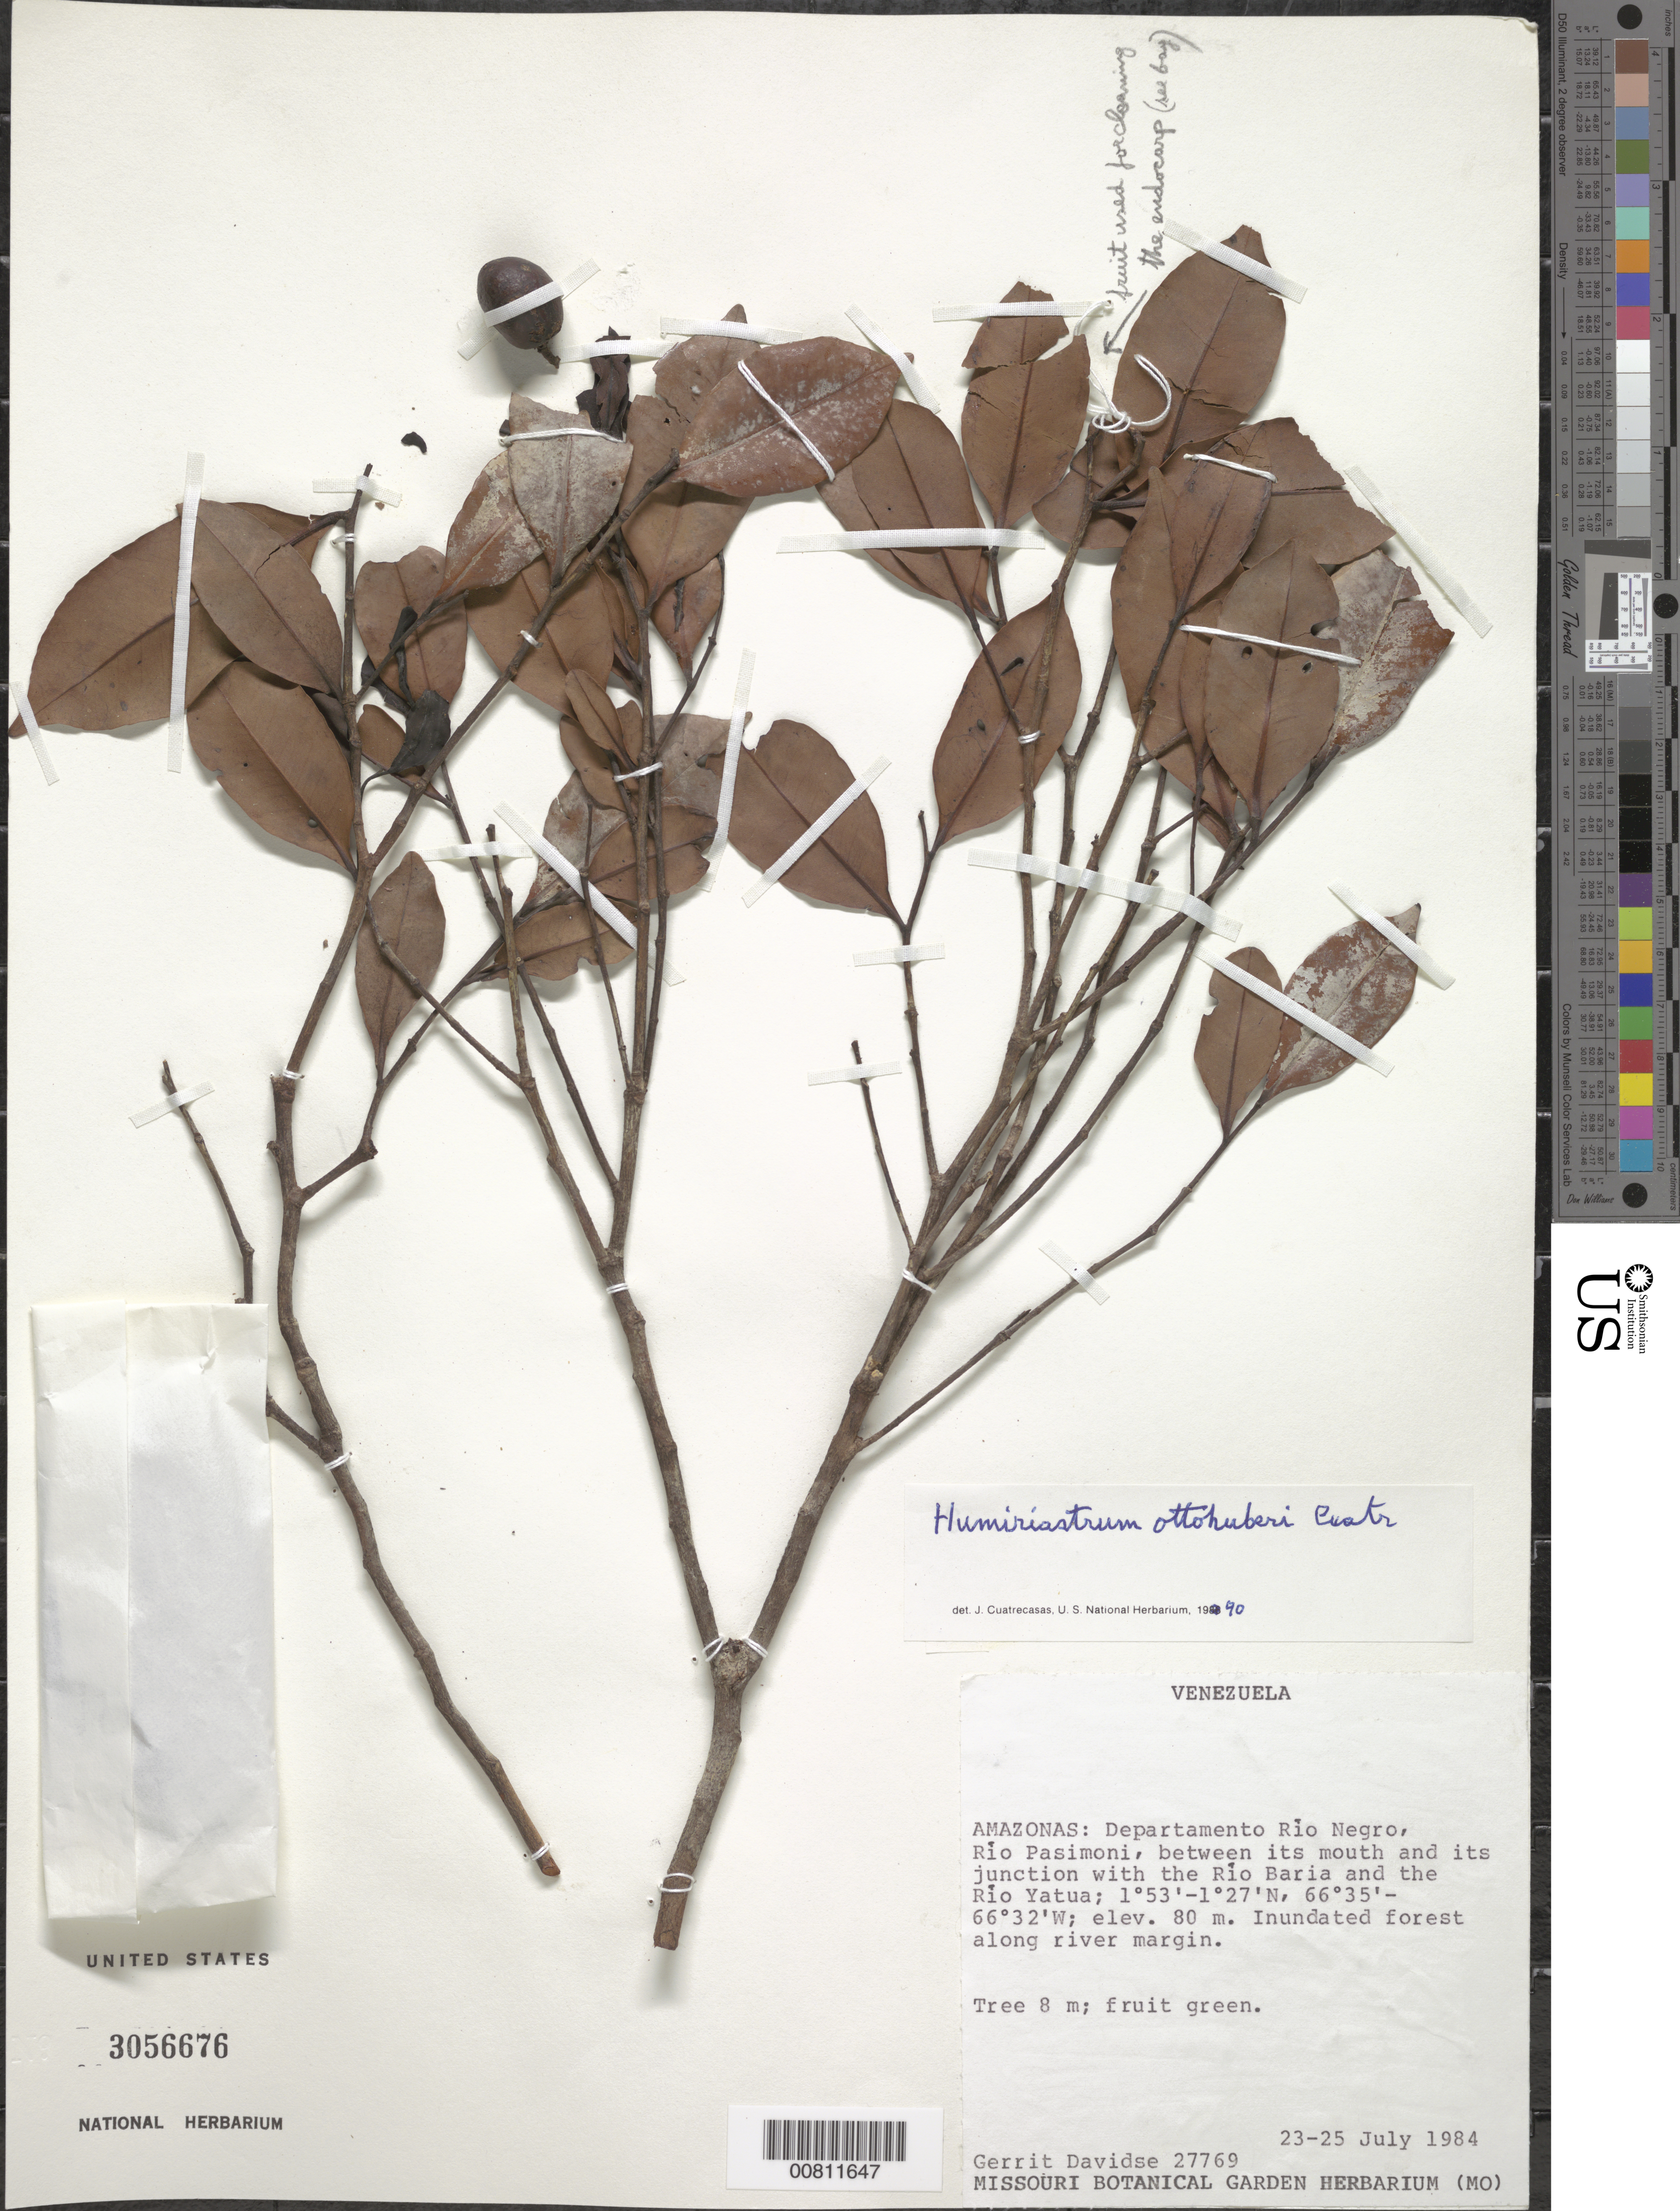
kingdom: Plantae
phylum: Tracheophyta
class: Magnoliopsida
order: Malpighiales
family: Humiriaceae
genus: Humiriastrum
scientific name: Humiriastrum ottohuberi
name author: Cuatrec.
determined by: Cuatrecasas, J.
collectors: G. Davidse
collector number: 27769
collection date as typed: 23-Jul-84 to 25-Jul-84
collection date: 1984-07-23/1984-07-25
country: Venezuela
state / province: Amazonas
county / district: Río Negro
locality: Río Pasimoni, between mouth and junction with Río Baria and Río Yatua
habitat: Inundated forest along river margin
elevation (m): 80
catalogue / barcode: US 3056676